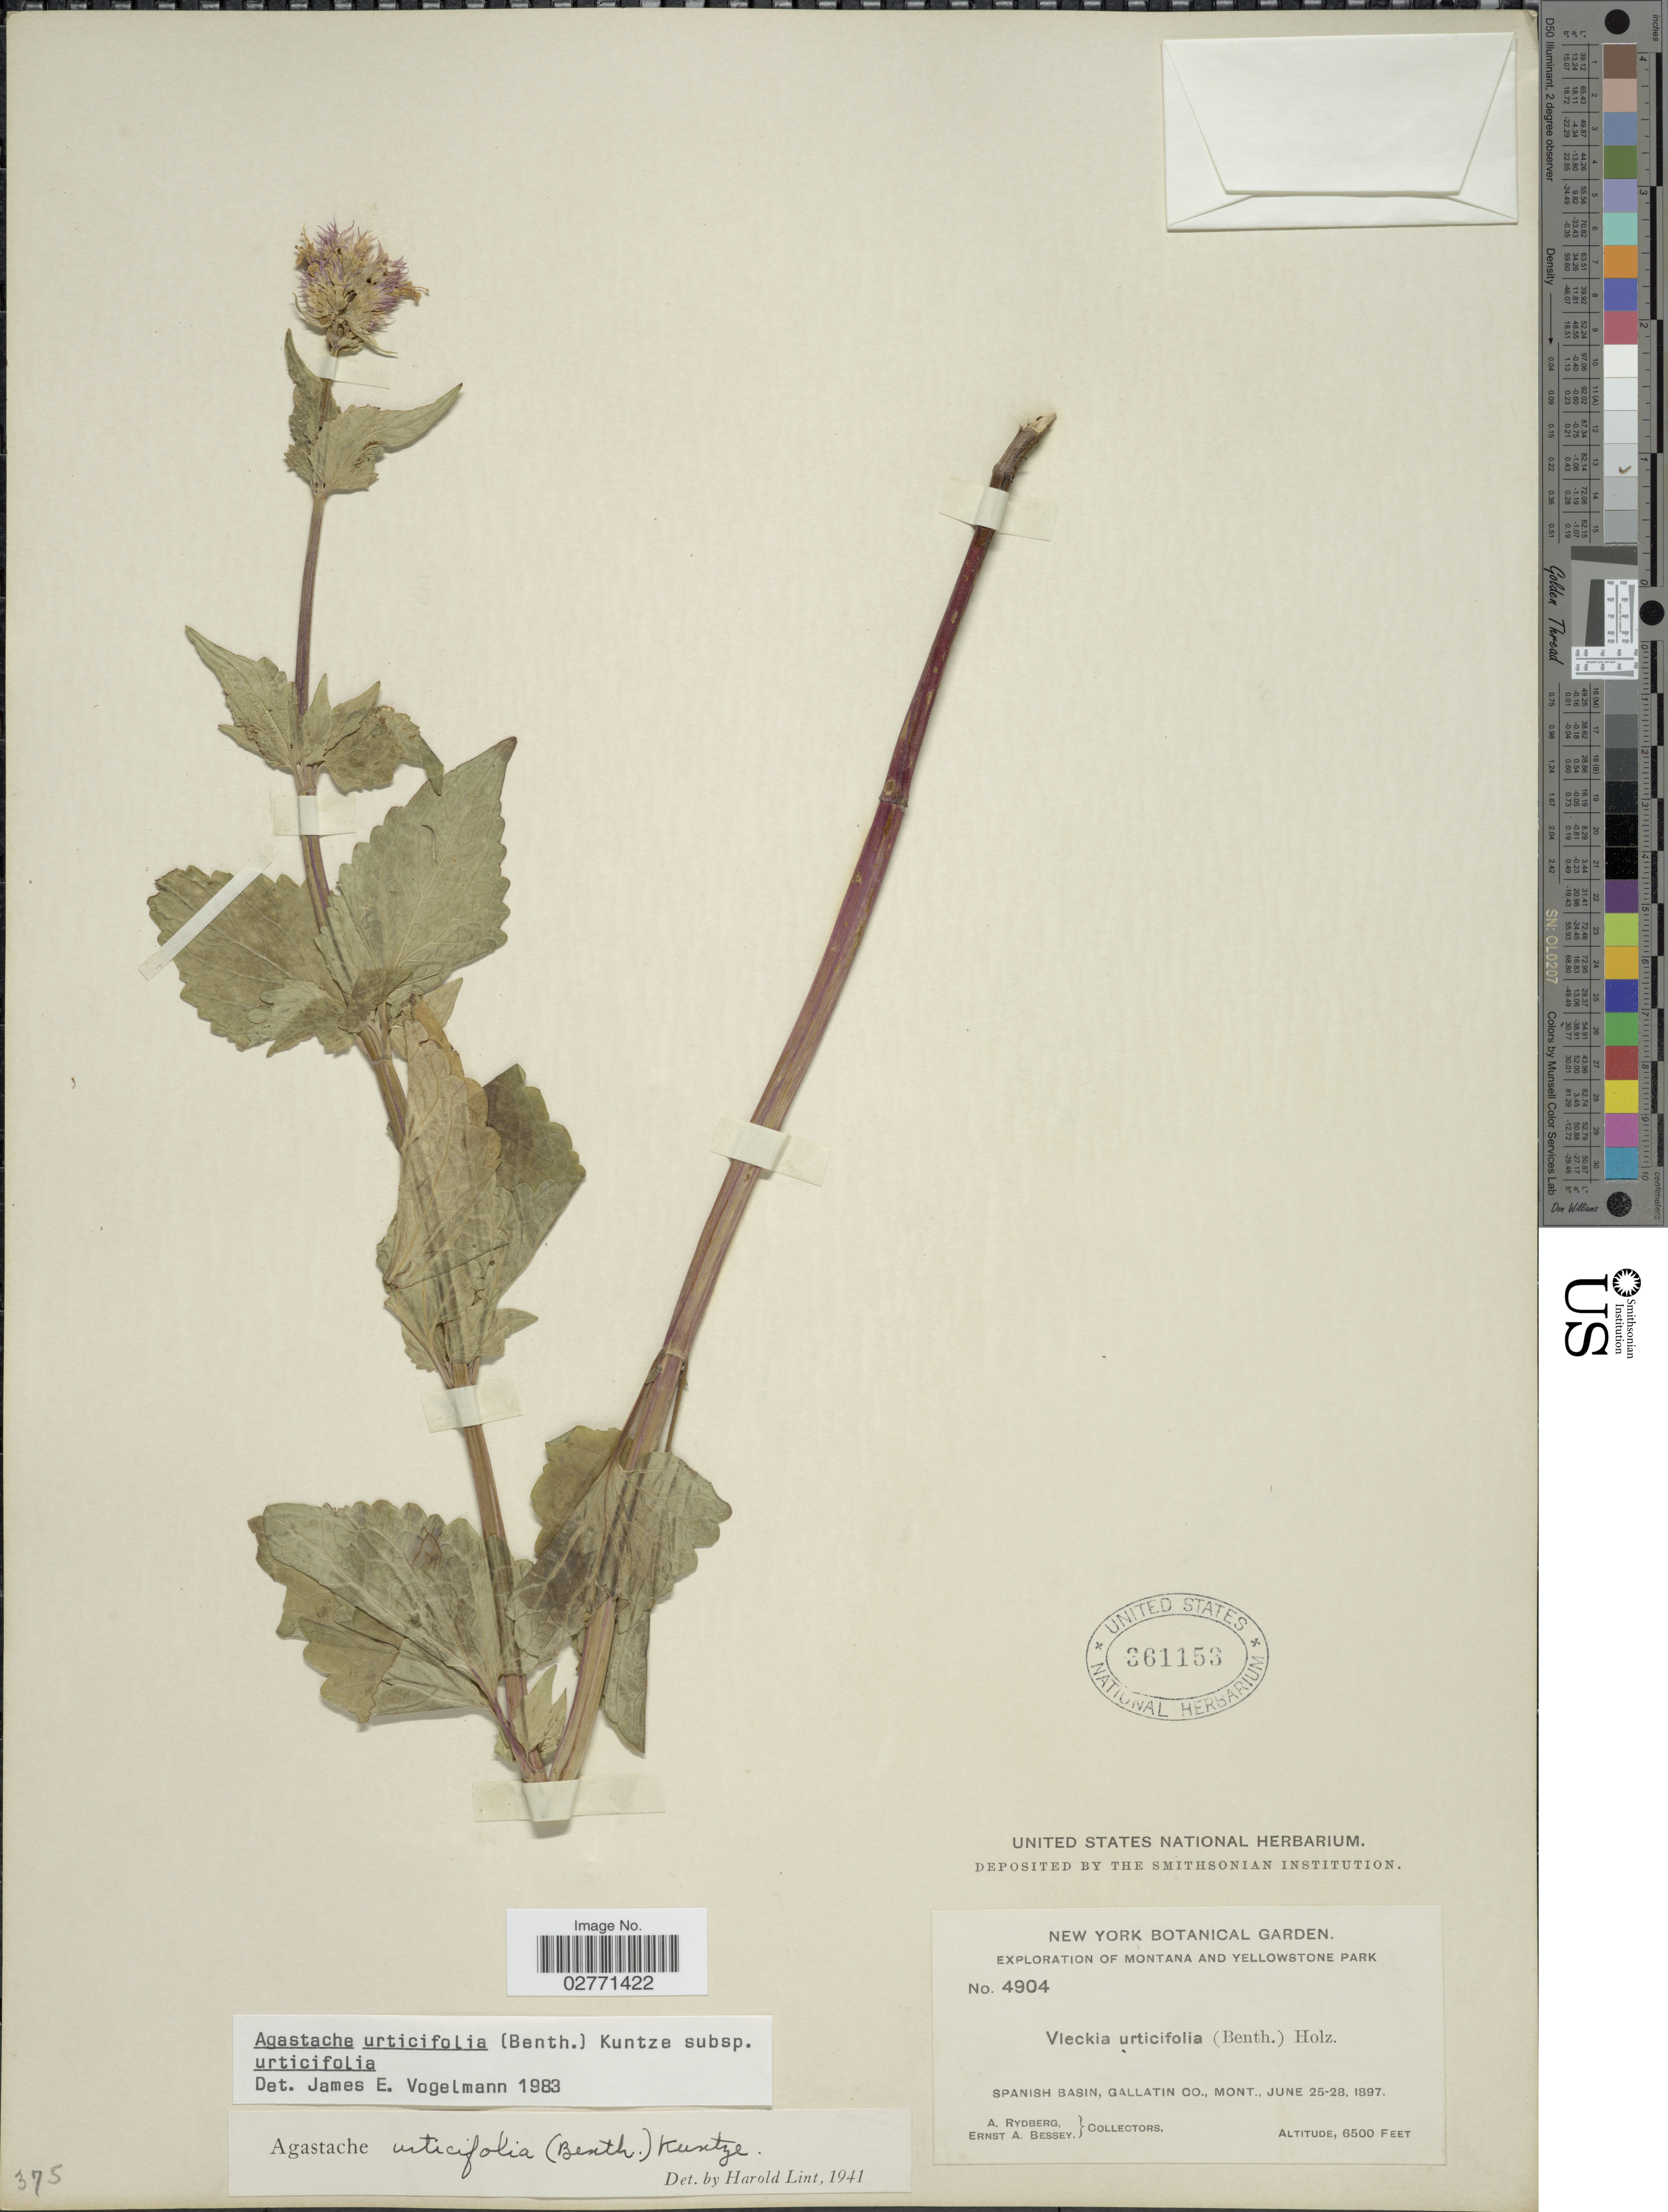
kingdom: Plantae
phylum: Tracheophyta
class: Magnoliopsida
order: Lamiales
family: Lamiaceae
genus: Agastache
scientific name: Agastache urticifolia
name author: (Benth.) Kuntze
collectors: P. A. Rydberg & E. A. Bessey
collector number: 4904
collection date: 1897-06-25/1897-06-28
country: United States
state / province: Montana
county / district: Gallatin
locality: Yellowstone Park. Spanish Basin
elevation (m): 1981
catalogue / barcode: US 361153